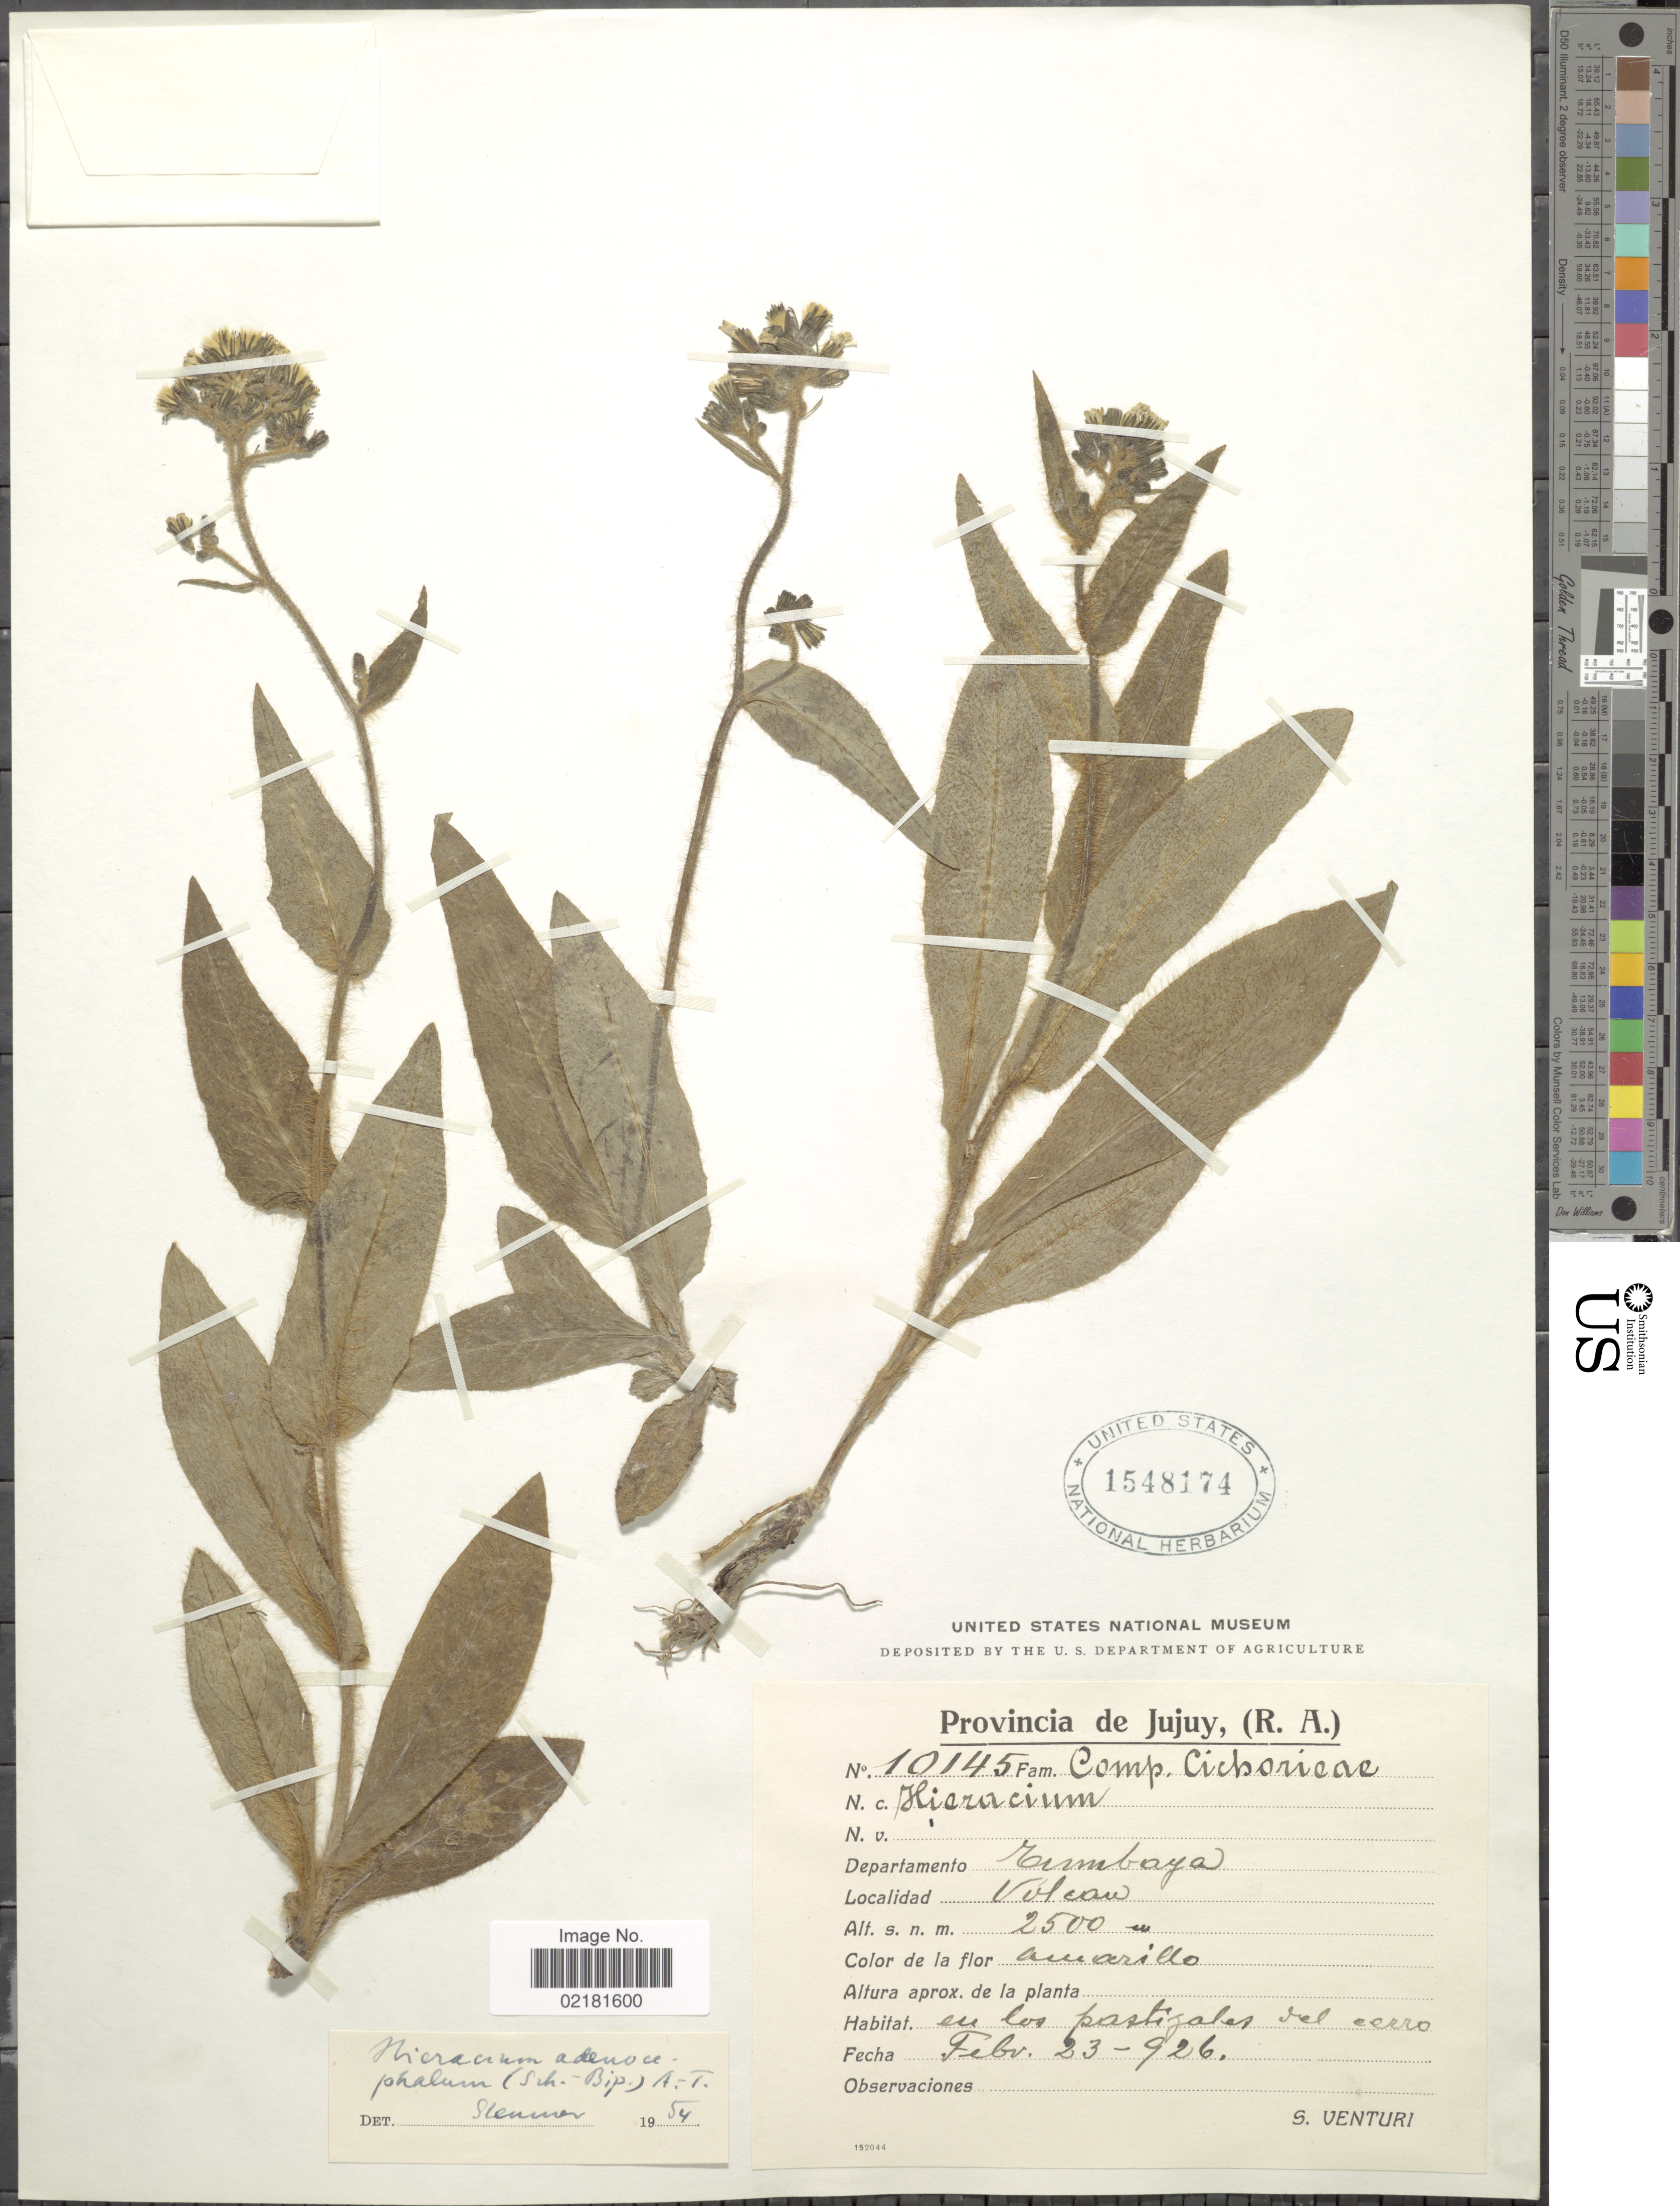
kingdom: Plantae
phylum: Tracheophyta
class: Magnoliopsida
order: Asterales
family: Asteraceae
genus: Hieracium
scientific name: Hieracium adenocephalum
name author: (Sch. Bip.) Arvet-Touvet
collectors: S. Venturi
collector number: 10145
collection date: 1926-02-23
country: Argentina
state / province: Jujuy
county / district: Tumbaya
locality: Volcan.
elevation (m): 2500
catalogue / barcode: US 1548174